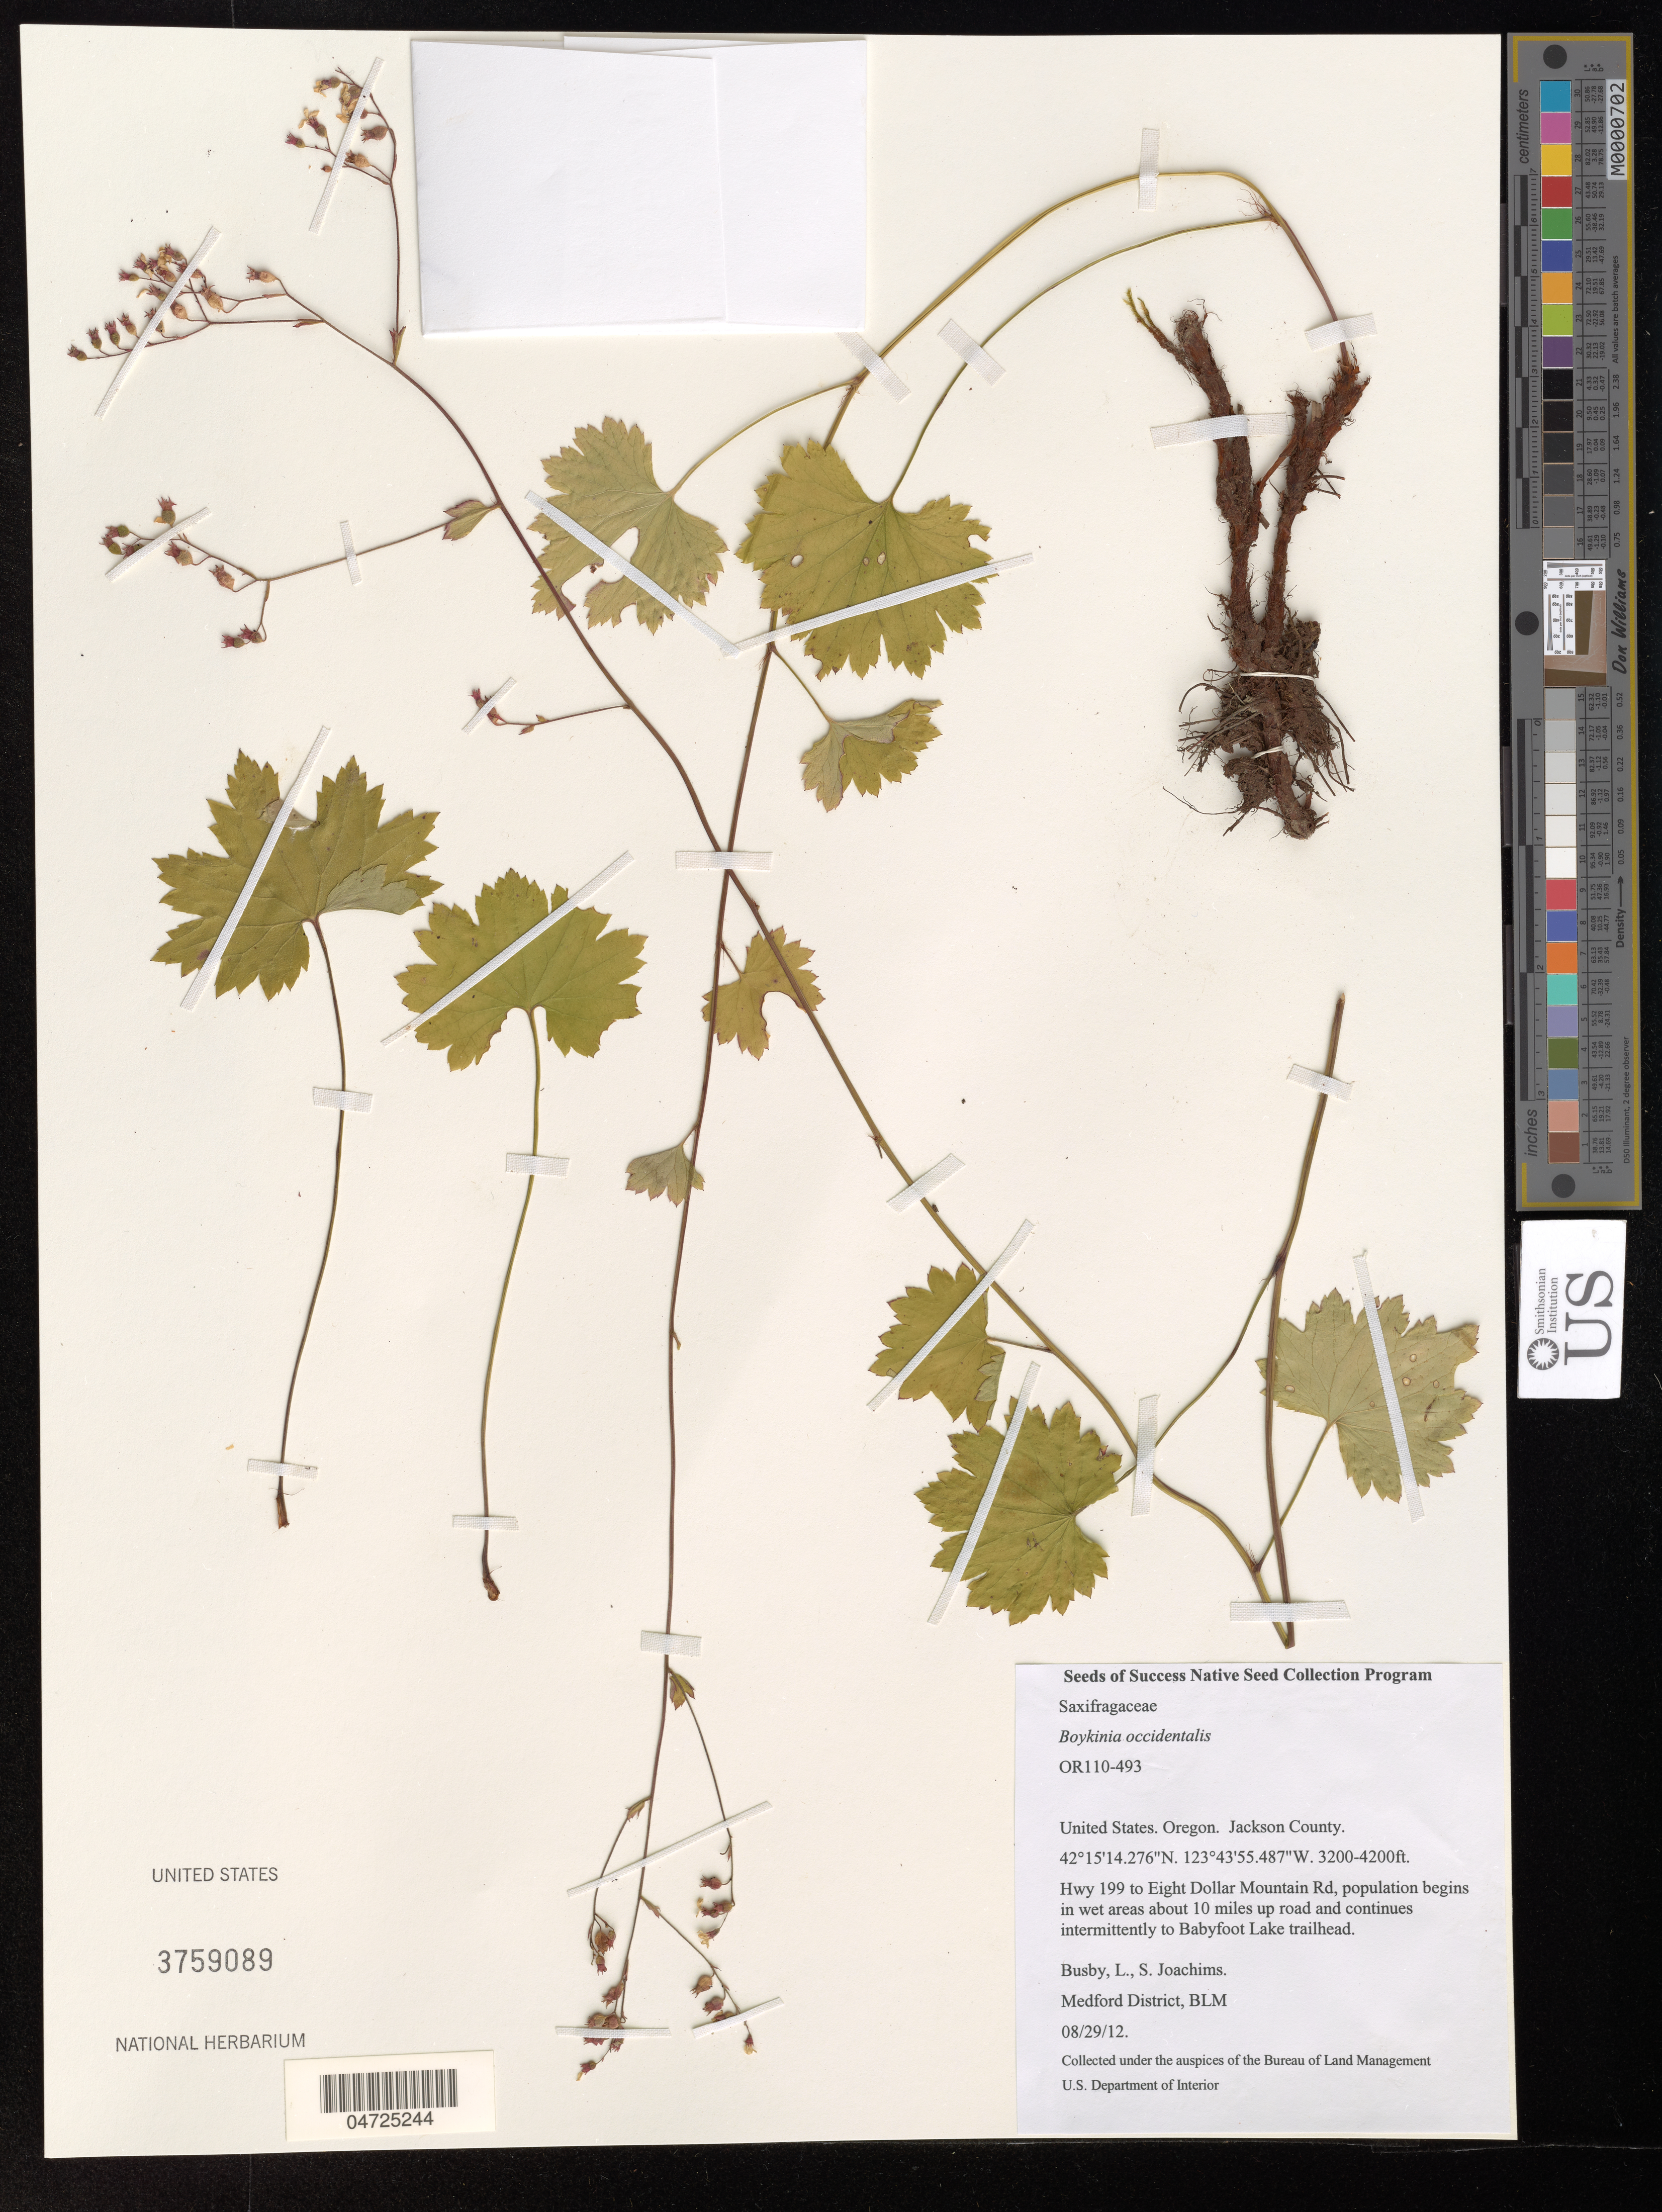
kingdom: Plantae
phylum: Tracheophyta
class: Magnoliopsida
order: Saxifragales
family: Saxifragaceae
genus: Boykinia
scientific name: Boykinia occidentalis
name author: Torr. & A. Gray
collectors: L. Busby & S. Joachims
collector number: OR110-493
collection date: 2012-08-29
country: United States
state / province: Oregon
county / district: Jackson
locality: Jackson County. Hwy 199 to Eight Dollar Mountain Rd, population begins in wet areas about 10 miles up road and continues intermittently to Babyfoot Lake trailhead.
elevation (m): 975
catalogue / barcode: US 3759089